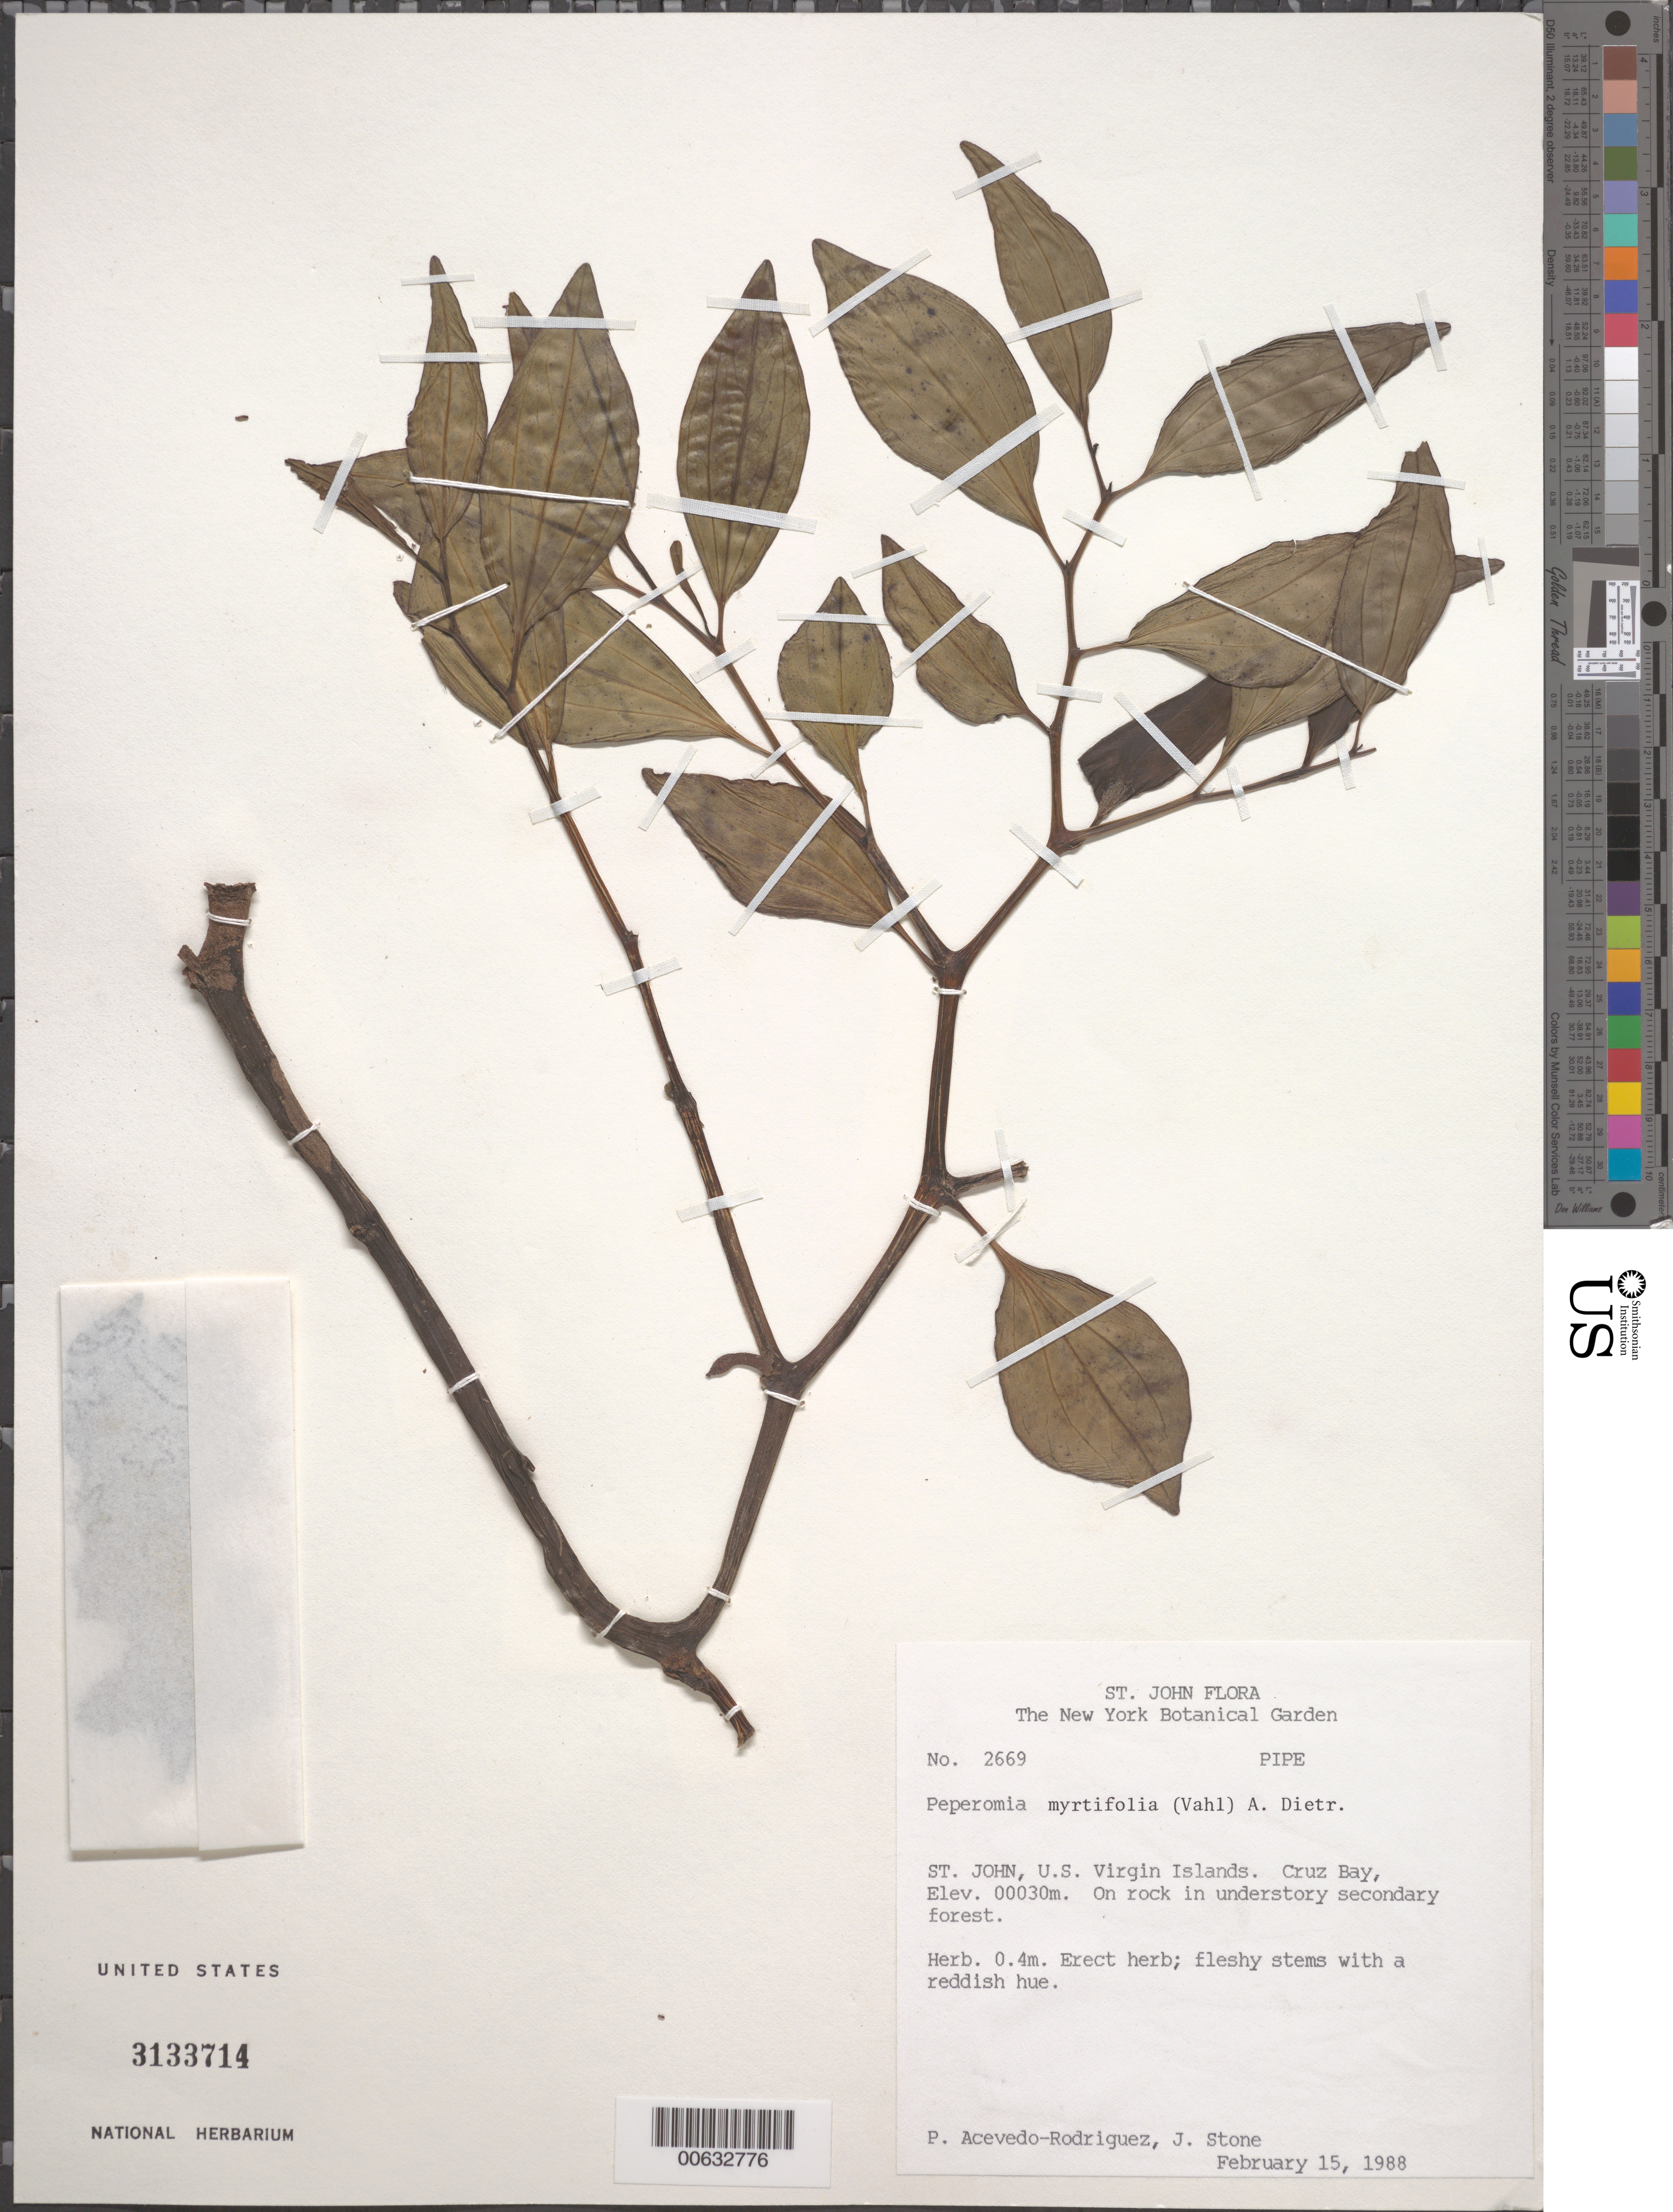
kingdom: Plantae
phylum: Tracheophyta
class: Magnoliopsida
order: Piperales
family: Piperaceae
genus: Peperomia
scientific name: Peperomia myrtifolia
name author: (Vahl) A. Dietr.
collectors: P. Acevedo-Rodr. & J. Stone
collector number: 2669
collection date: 1988-02-15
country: U.S. Virgin Islands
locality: St. John. Cruz Bay.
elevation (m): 30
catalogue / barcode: US 3133714